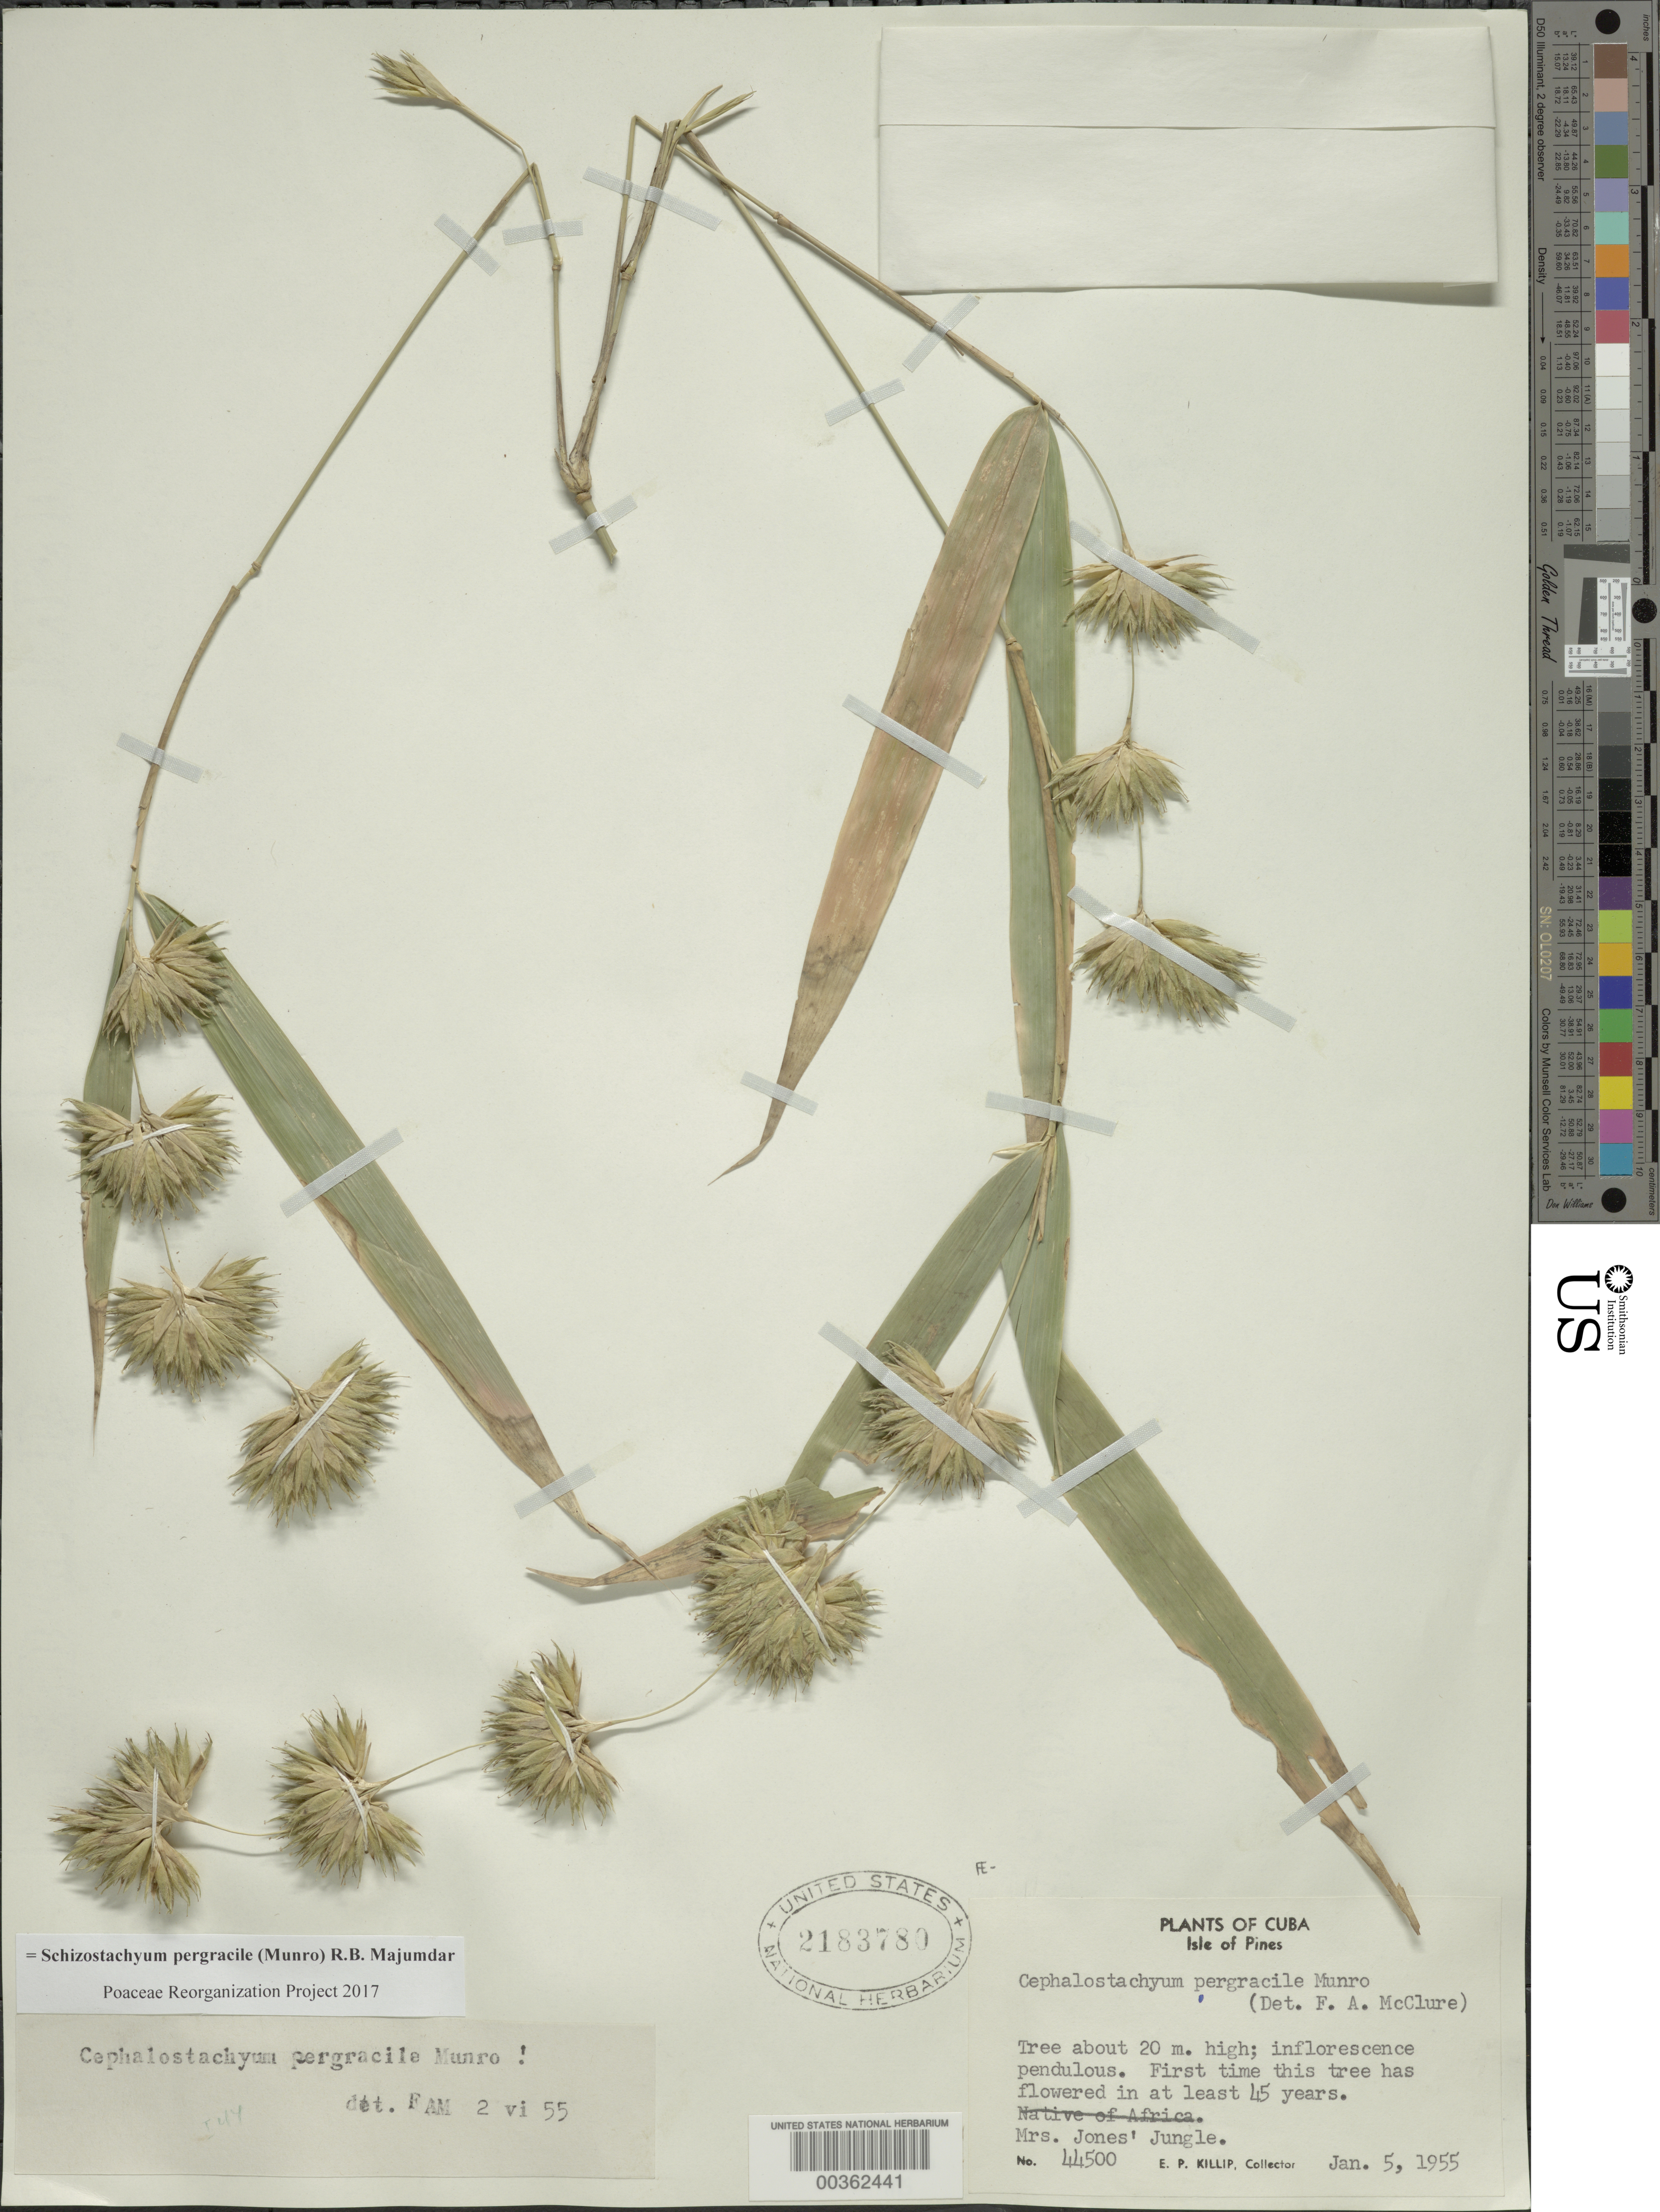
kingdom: Plantae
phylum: Tracheophyta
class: Liliopsida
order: Poales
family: Poaceae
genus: Schizostachyum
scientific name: Schizostachyum pergracile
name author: (Munro) R.B. Majumdar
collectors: E. P. Killip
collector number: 44500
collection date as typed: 05 Jan 1955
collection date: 1955-01-05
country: Cuba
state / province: Isla de La Juventud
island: Isla de La Juventud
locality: Mrs. jones' jungle, isle of pines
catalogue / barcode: US 2183780